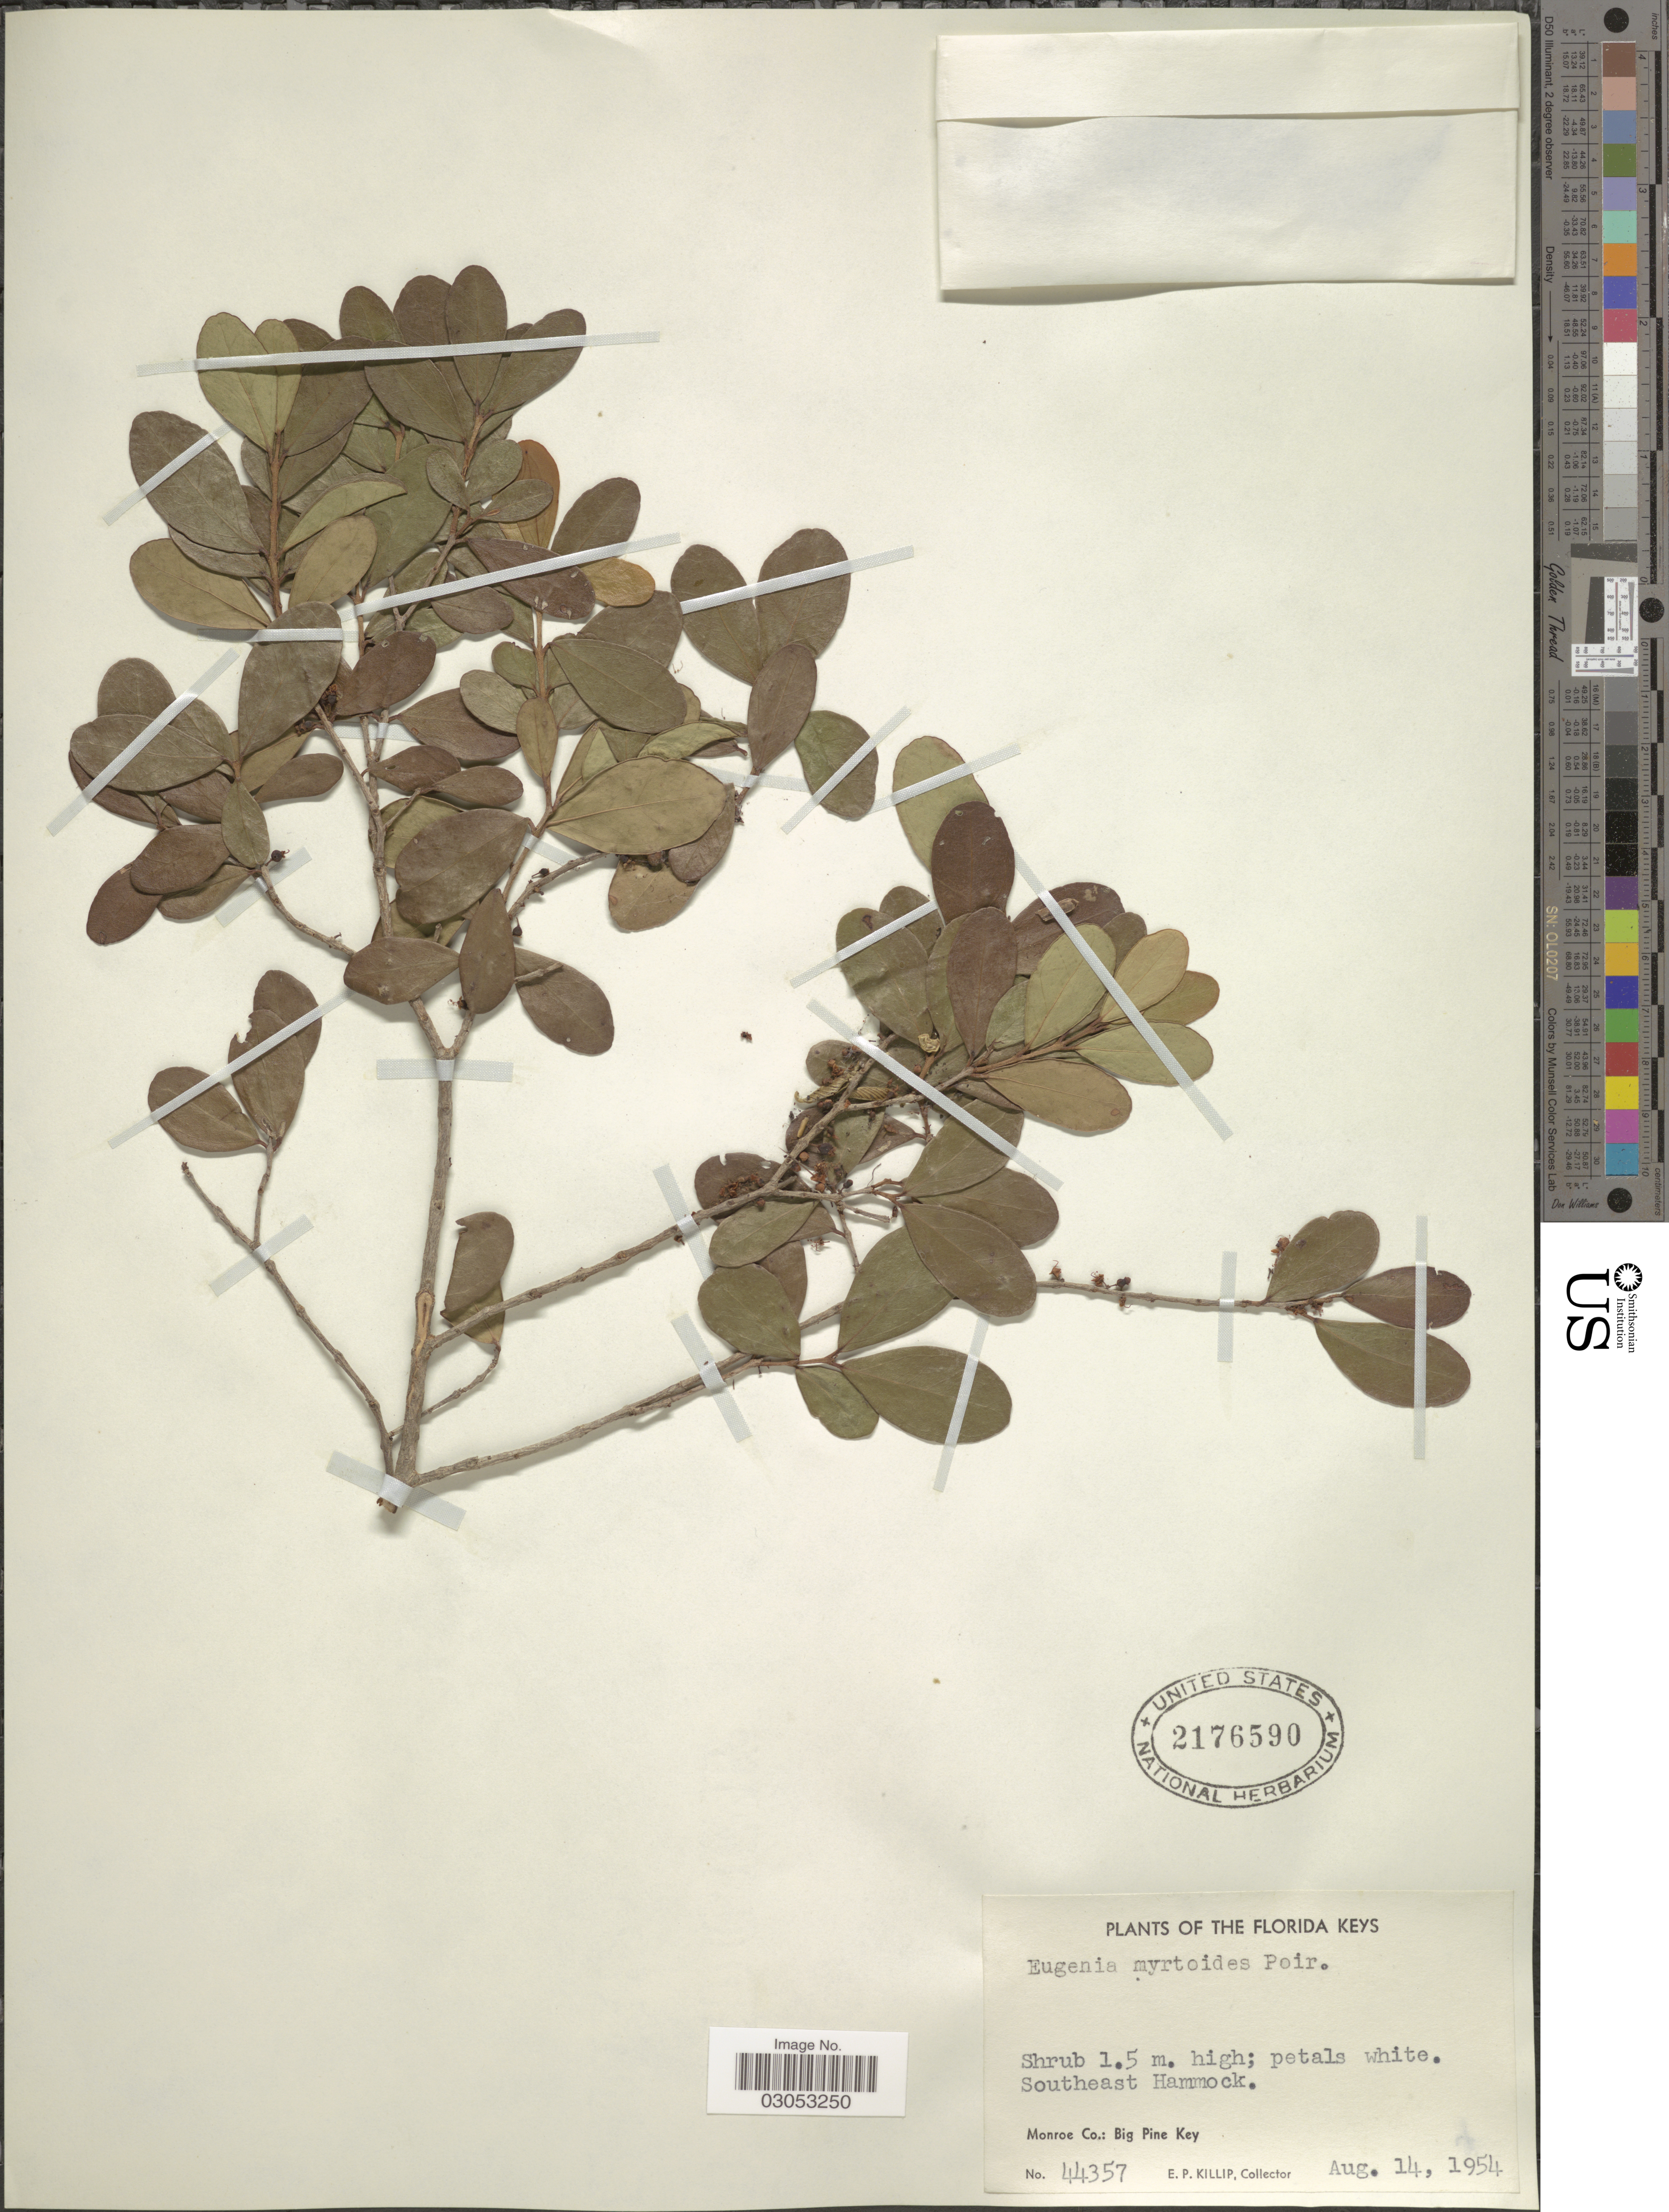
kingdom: Plantae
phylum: Tracheophyta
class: Magnoliopsida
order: Myrtales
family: Myrtaceae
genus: Eugenia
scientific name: Eugenia foetida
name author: Pers.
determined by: Strong, Mark T., (BOT), Smithsonian Institution - National Museum of Natural History (UNITED STATES)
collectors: E. P. Killip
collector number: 44357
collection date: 1954-08-14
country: United States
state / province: Florida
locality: The Florida Keys, Southeast Hammock, Monroe Co.: Big Pine Key.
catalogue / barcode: US 2176590